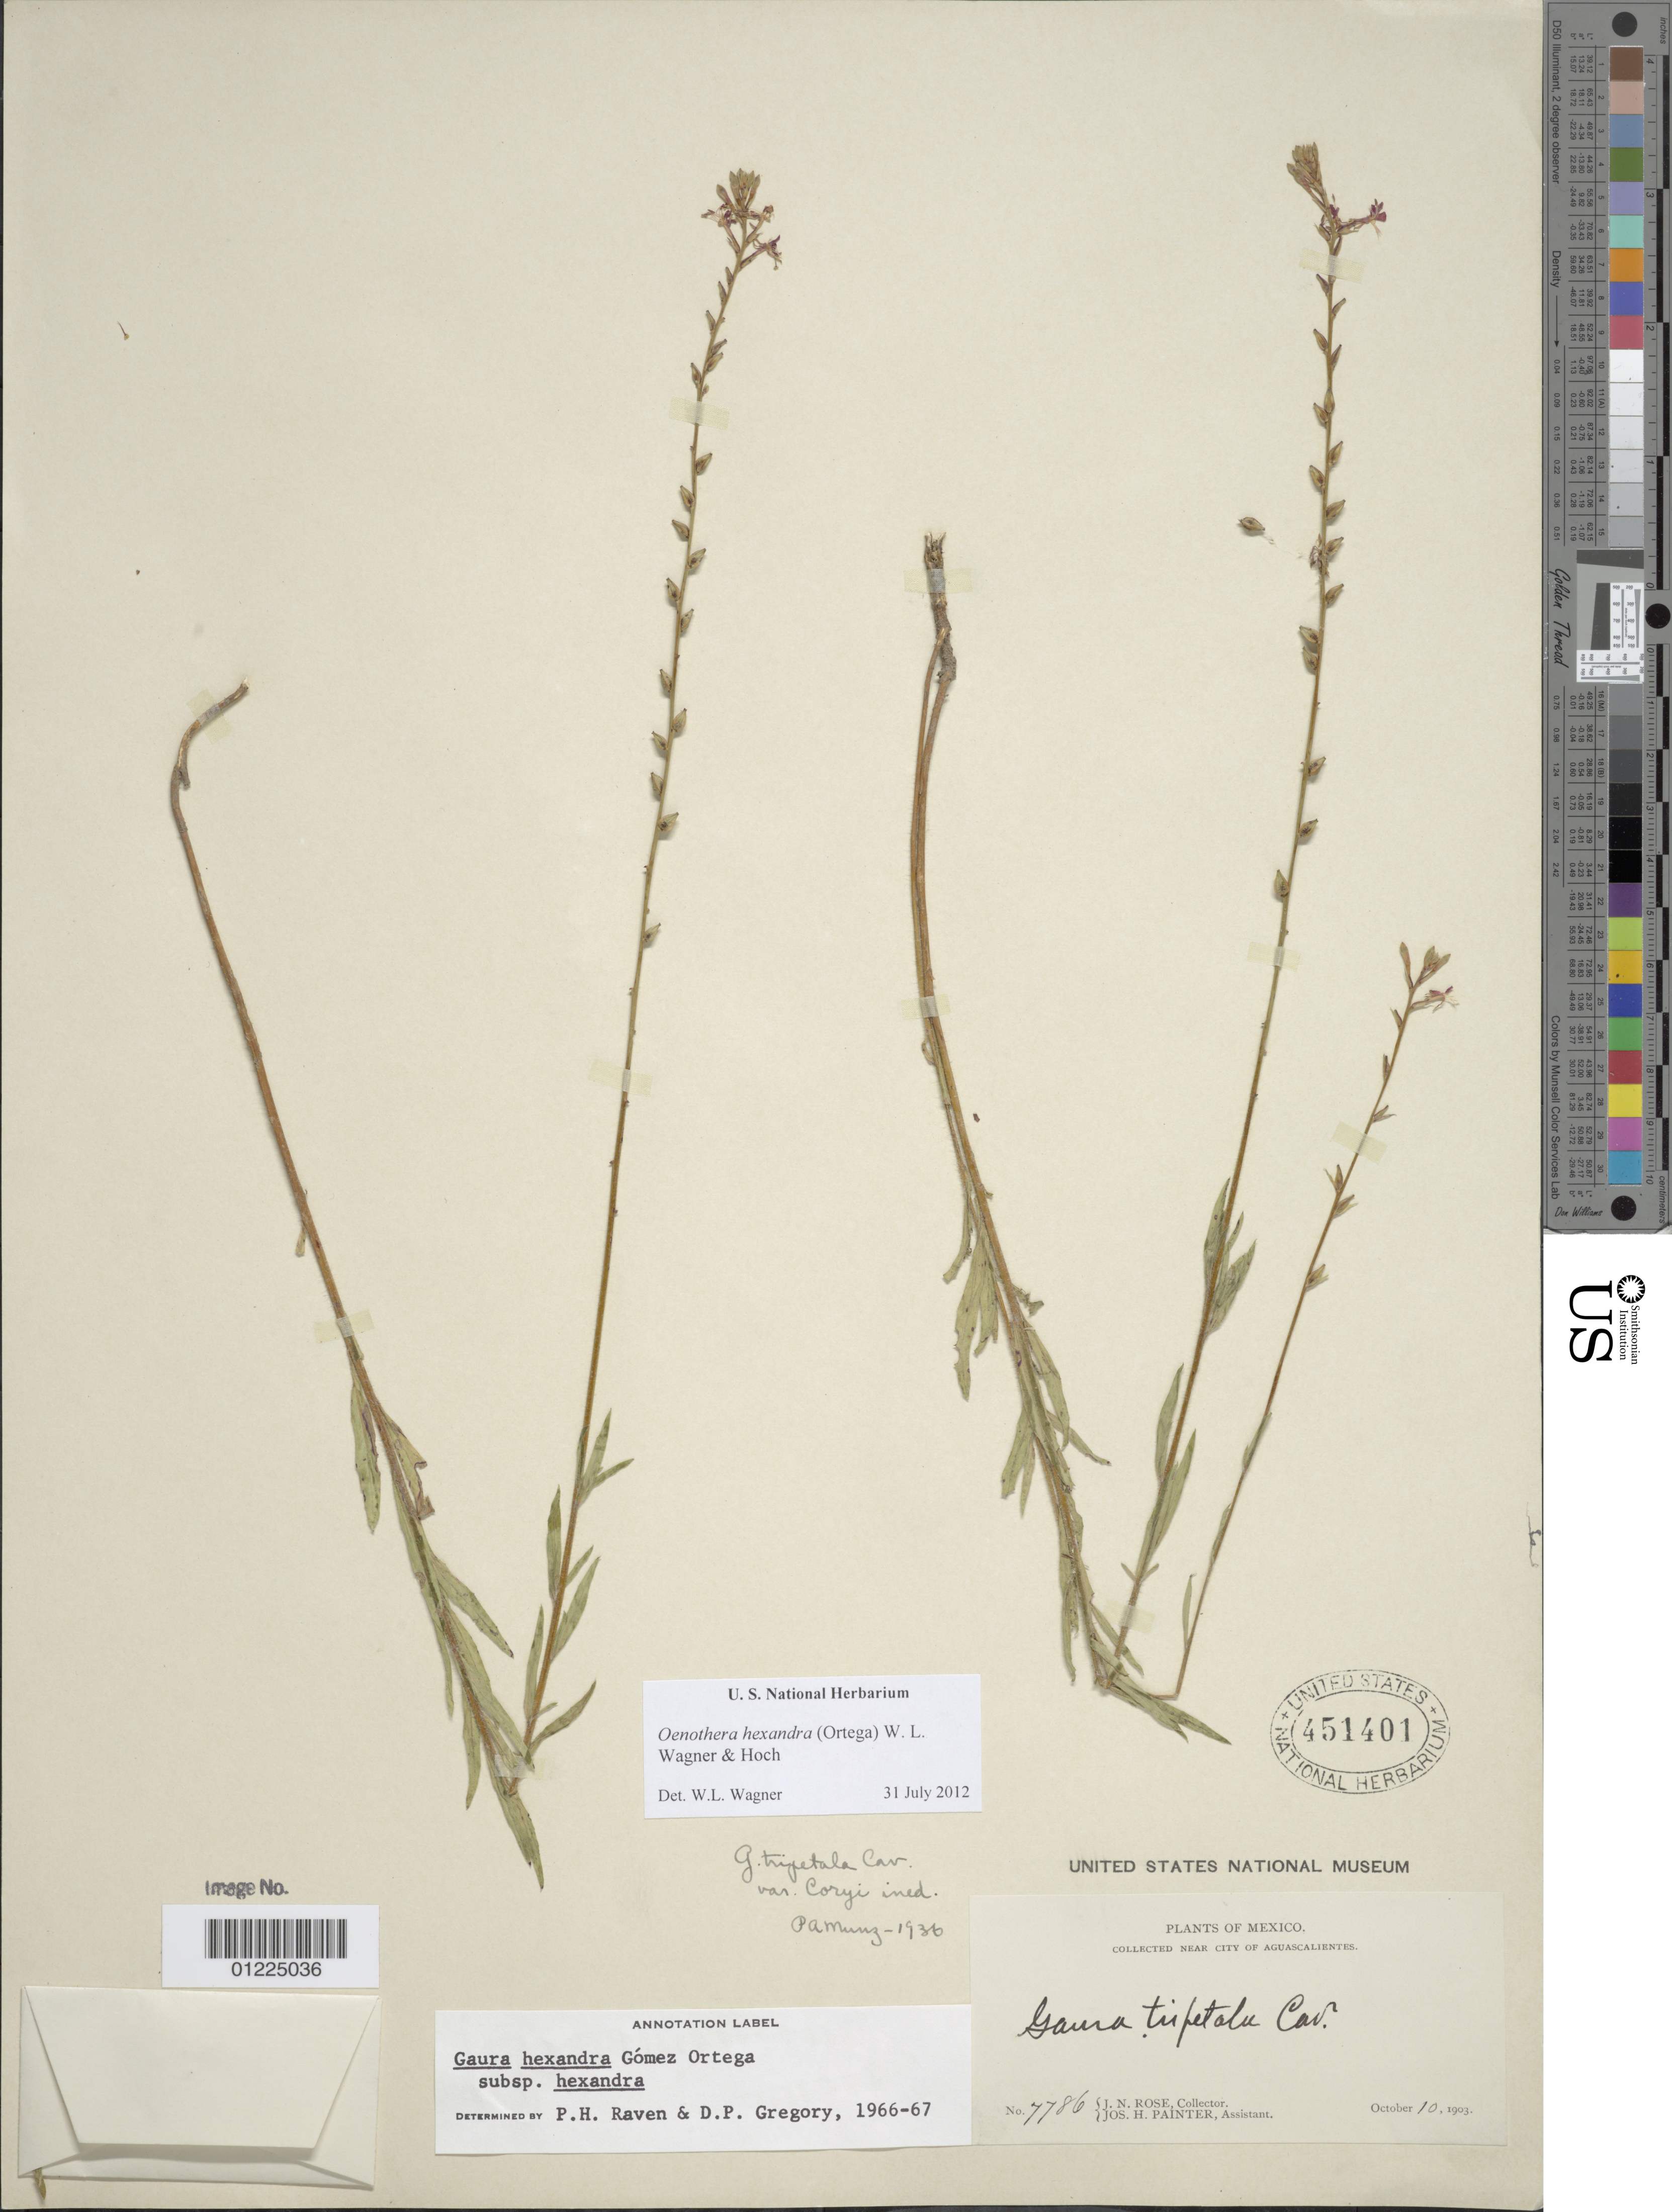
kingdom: Plantae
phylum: Tracheophyta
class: Magnoliopsida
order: Myrtales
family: Onagraceae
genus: Oenothera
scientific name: Oenothera hexandra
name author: (Ortega) W.L. Wagner & Hoch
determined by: Wagner, W. L., (BOT), Smithsonian Institution - National Museum of Natural History (UNITED STATES)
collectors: J. N. Rose & J. H. Painter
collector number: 7786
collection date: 1903-10-10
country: Mexico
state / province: Aguascalientes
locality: near city of Aguascalientes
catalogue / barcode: US 451401